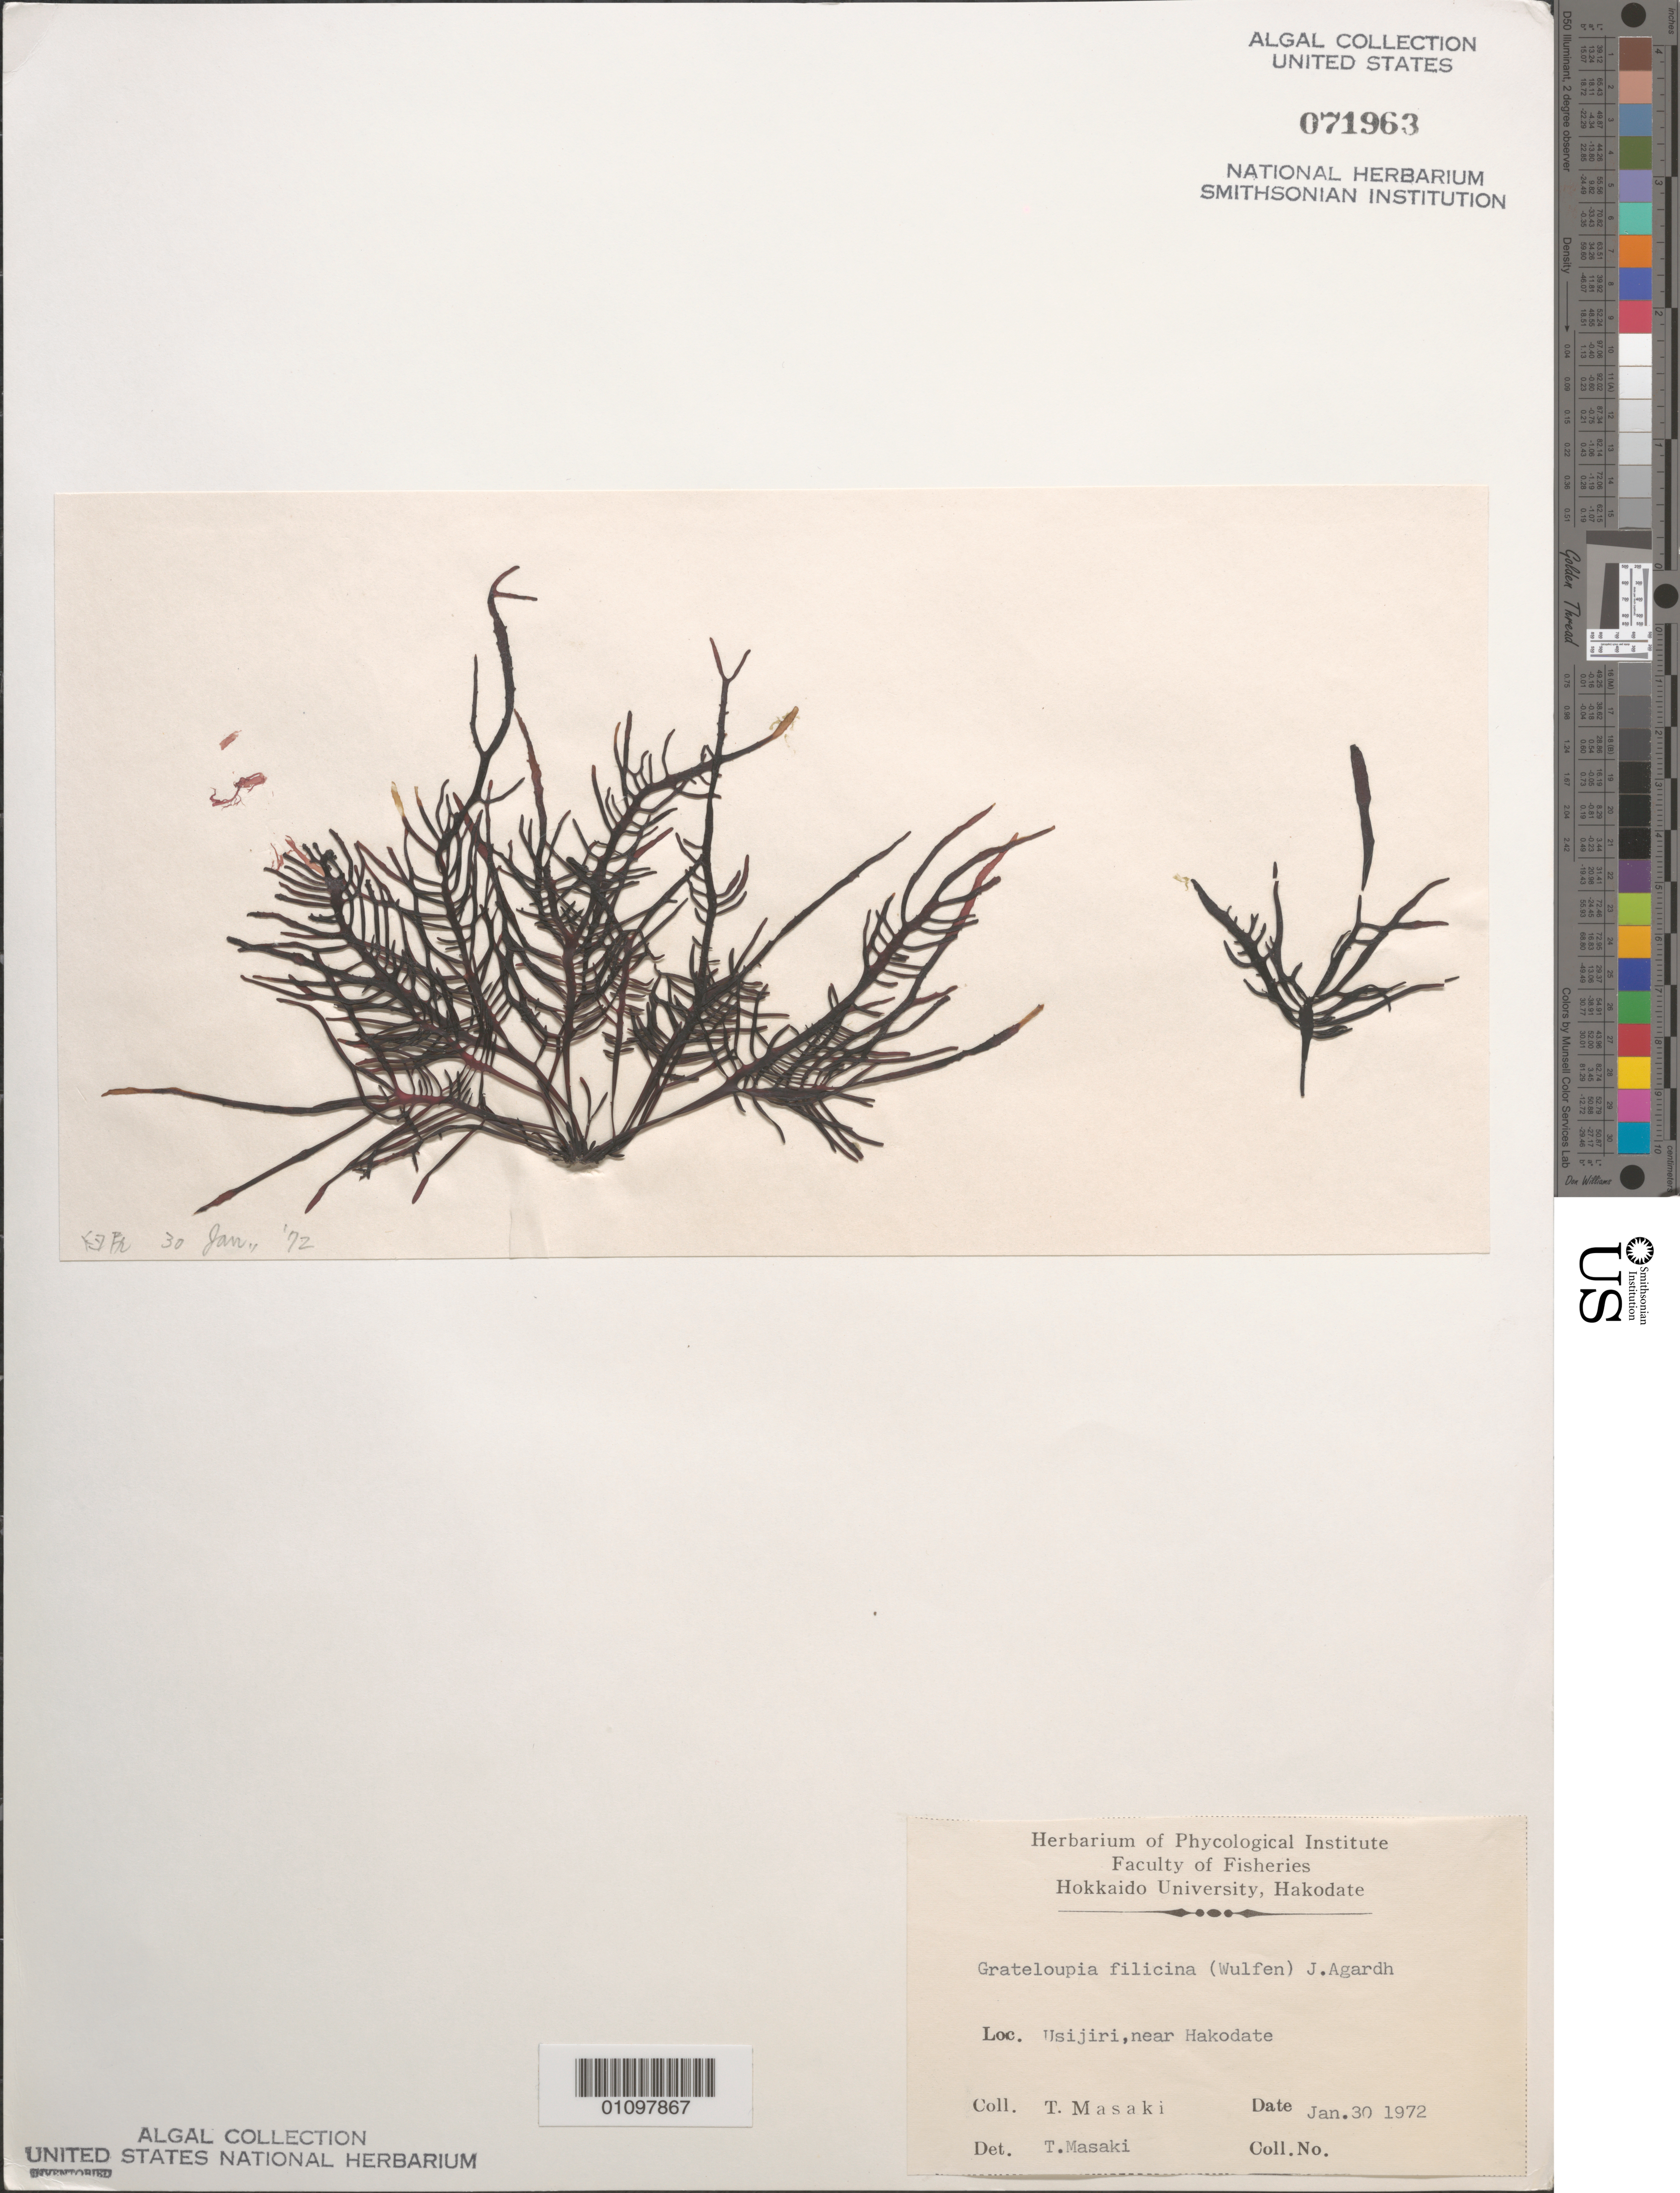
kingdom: Plantae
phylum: Rhodophyta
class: Florideophyceae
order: Halymeniales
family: Halymeniaceae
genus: Grateloupia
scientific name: Grateloupia filicina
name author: (J.V.Lamouroux) C. Agardh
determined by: Masaki, T.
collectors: T. Masaki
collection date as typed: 30 Jan 1972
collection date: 1972-01-30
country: Japan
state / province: Hokkaido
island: Hokkaido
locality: Usujiri, near Hakodate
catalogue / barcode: US 71963